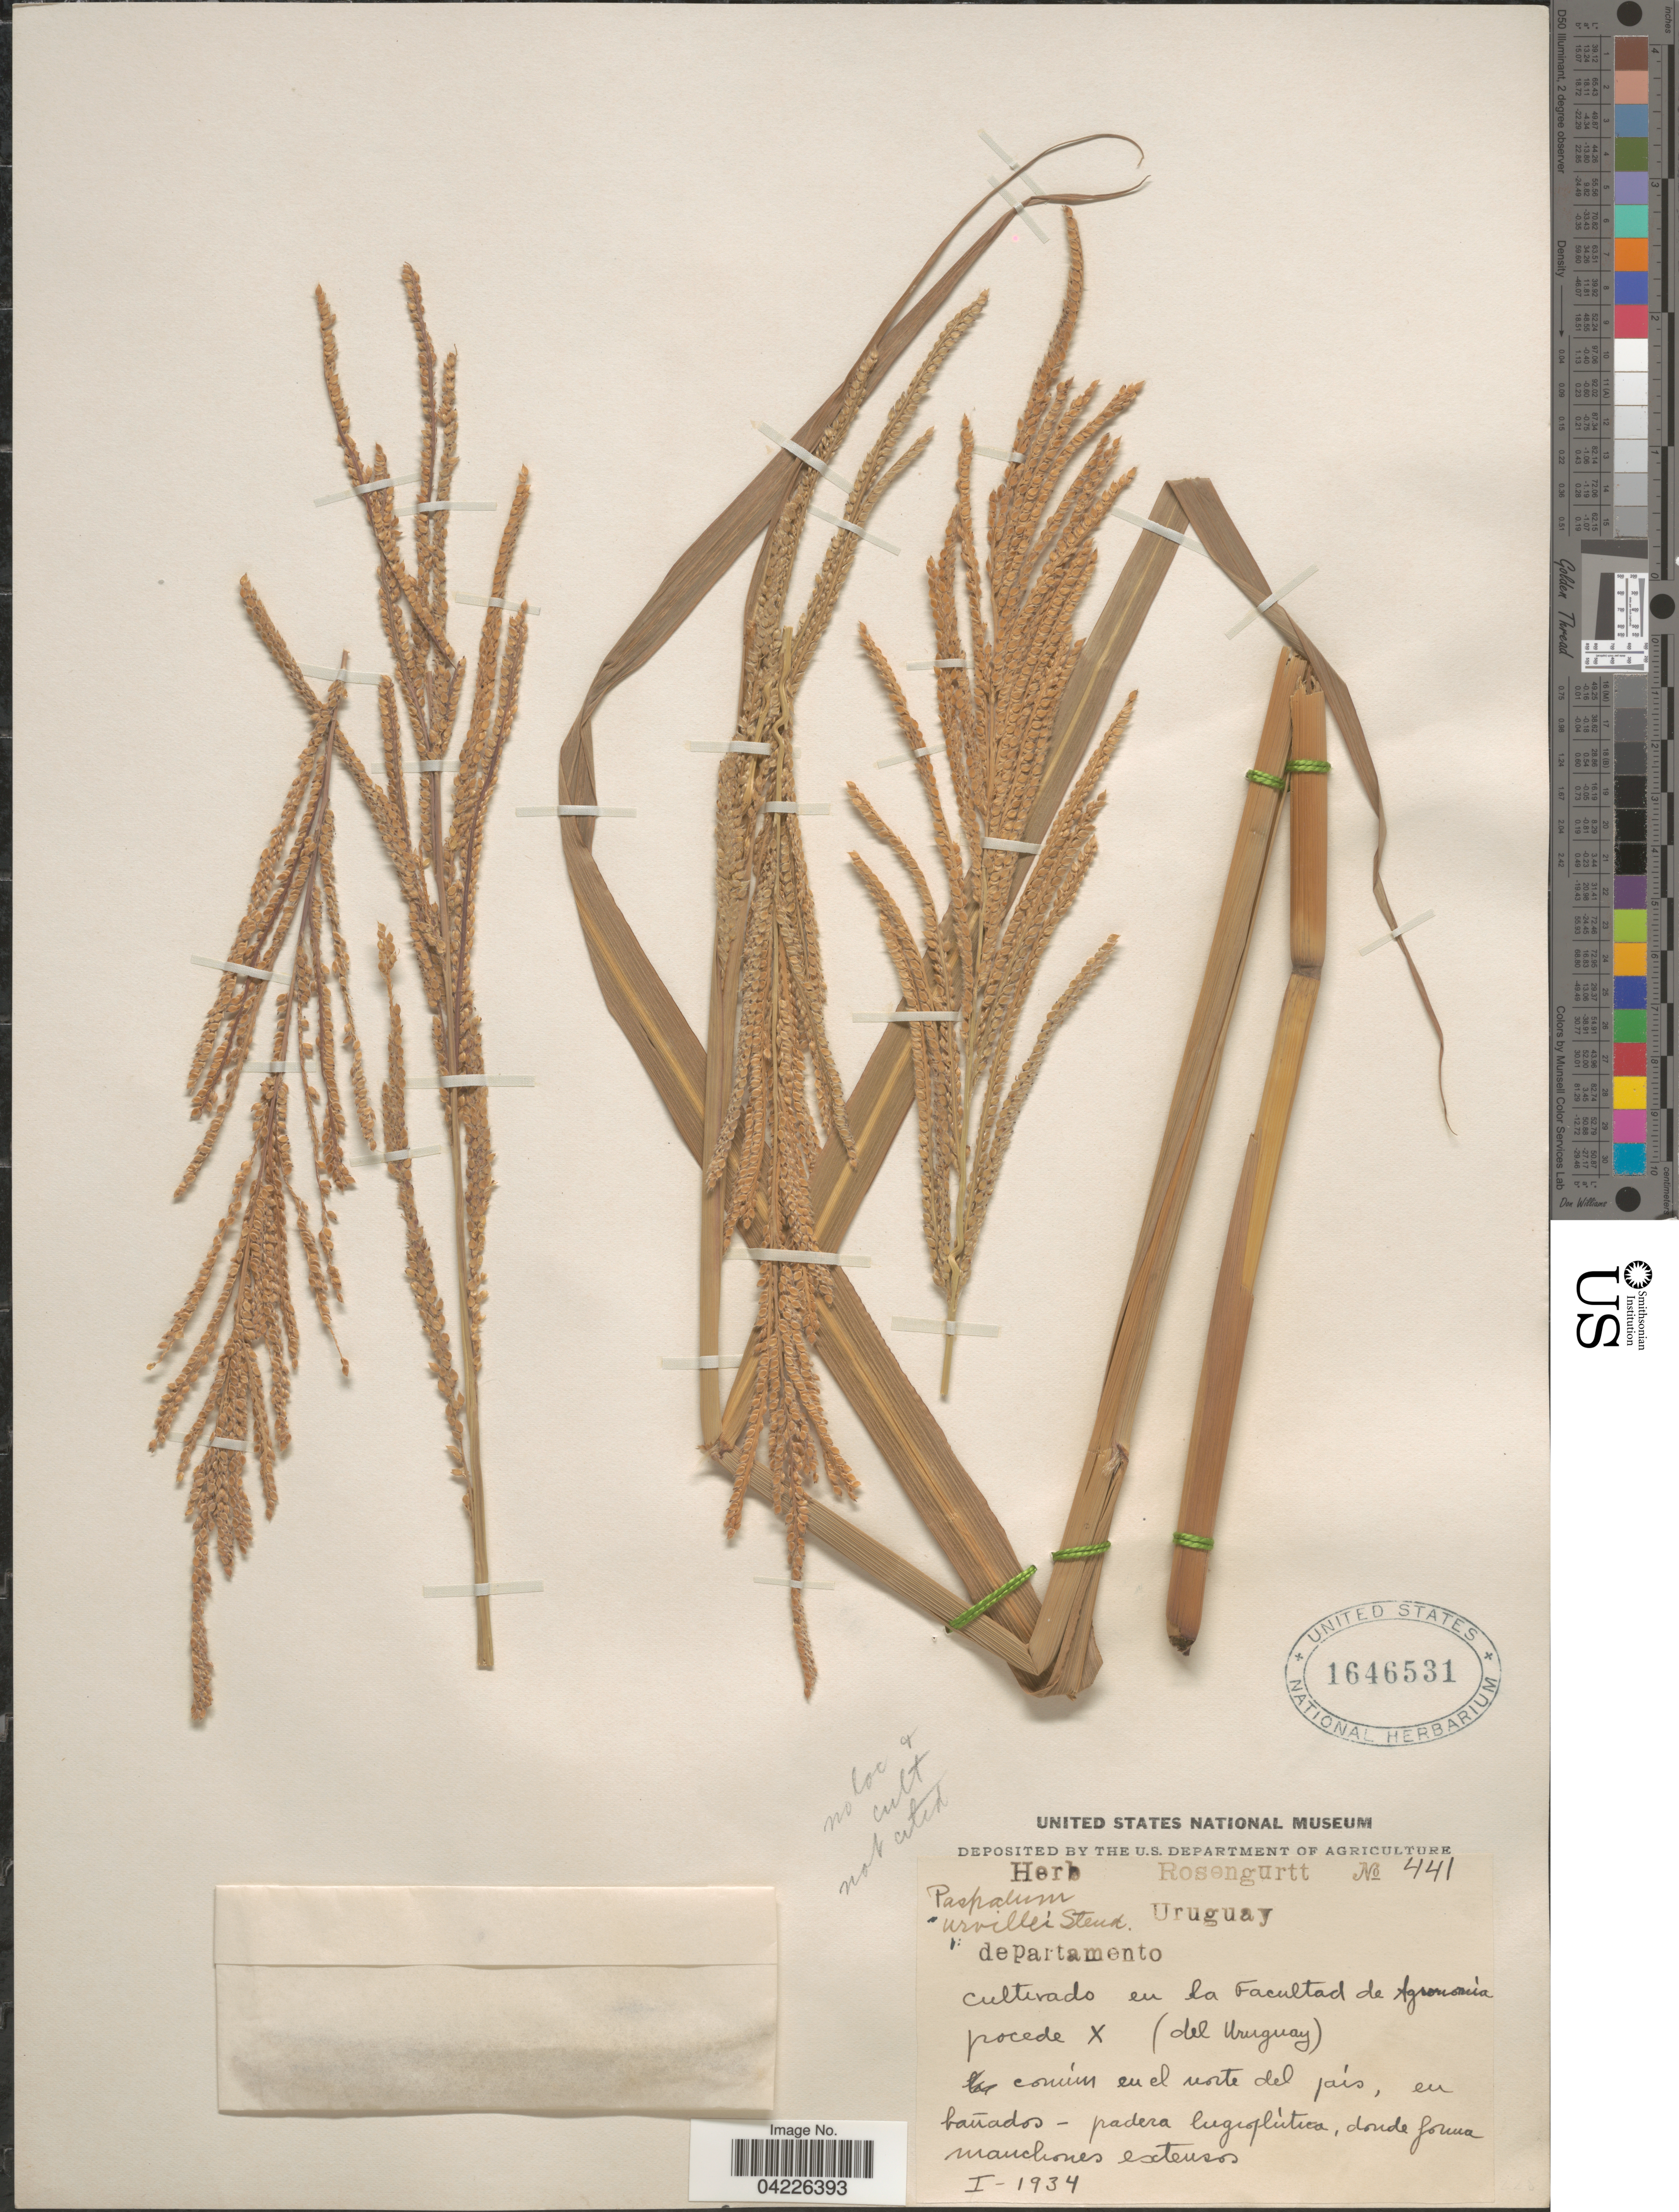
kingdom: Plantae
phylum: Tracheophyta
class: Liliopsida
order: Poales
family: Poaceae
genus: Paspalum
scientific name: Paspalum urvillei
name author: Steud.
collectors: ex herb. Rosengurtt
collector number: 441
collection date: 1934-01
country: Uruguay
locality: En la Facultad de Agronomia pocede [Foreign script] (del Uruguay). Común en el norte del país, en bañados.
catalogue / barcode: US 1646531